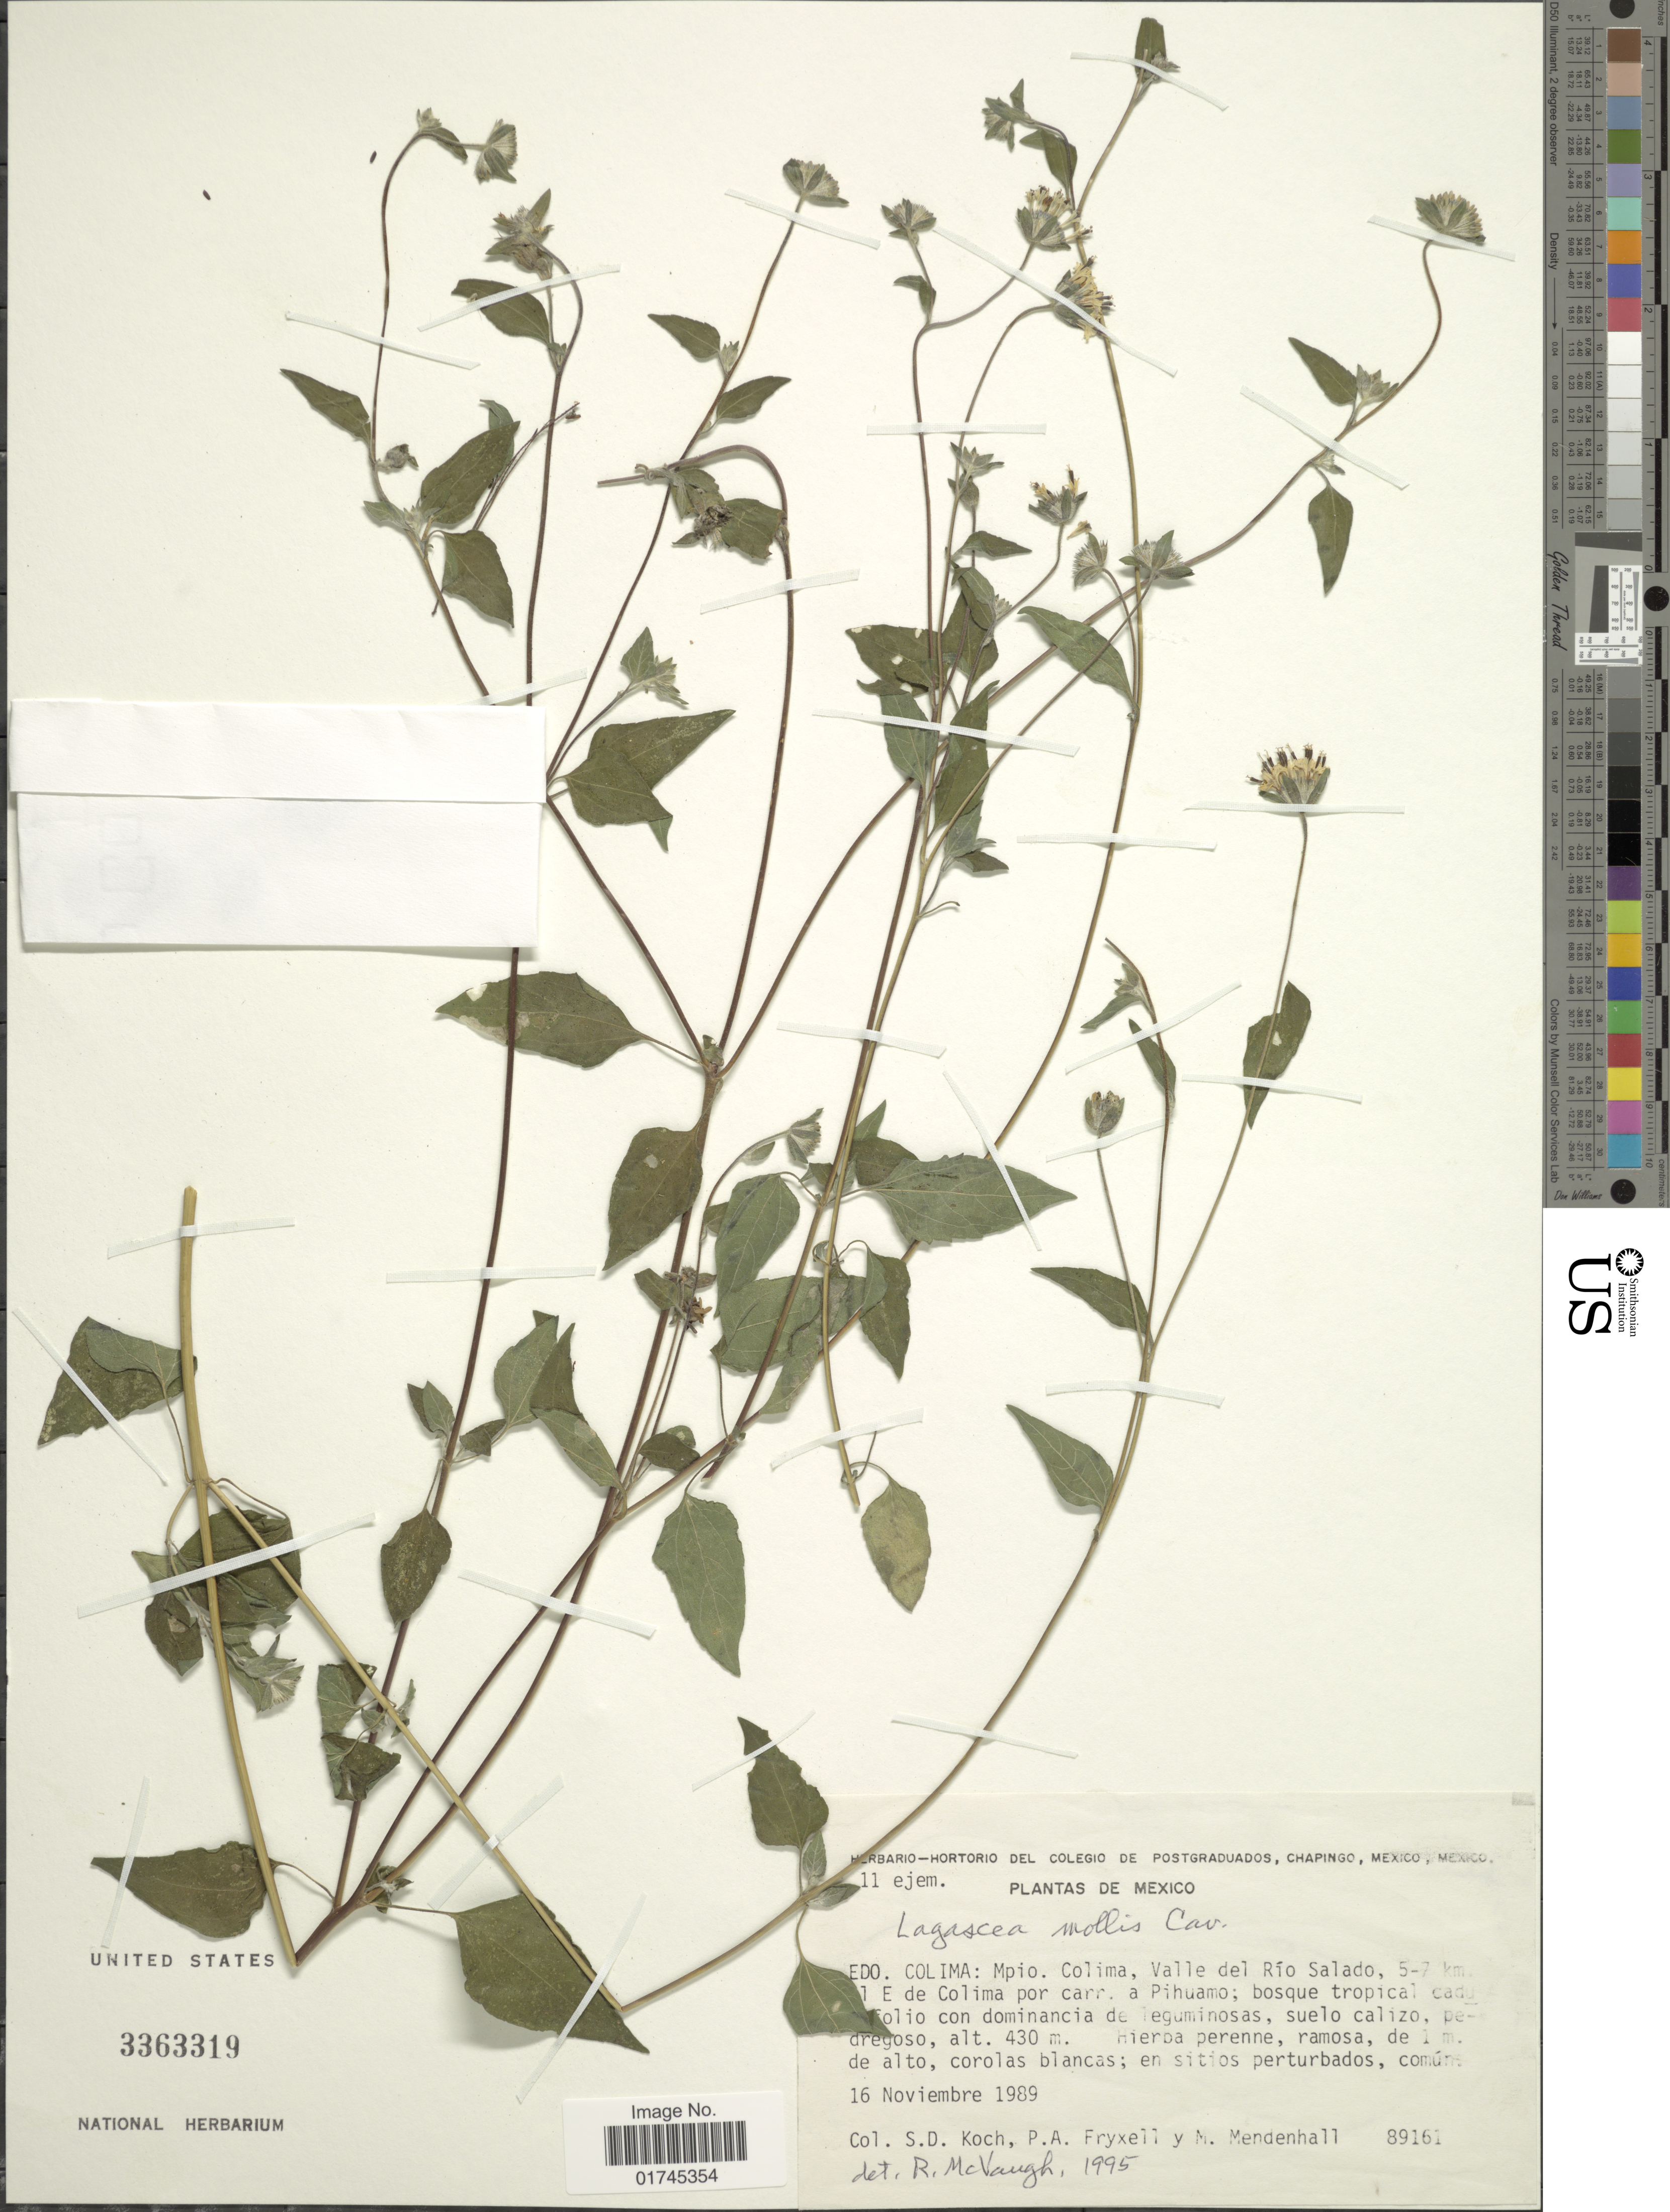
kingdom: Plantae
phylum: Tracheophyta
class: Magnoliopsida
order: Asterales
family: Asteraceae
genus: Lagascea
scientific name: Lagascea mollis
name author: Cav.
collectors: S. D. Koch, P. A. Fryxell & M. Mendenhall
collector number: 89161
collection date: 1989-11-16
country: Mexico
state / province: Colima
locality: Mpio. Colima, Valle del Rio Salado, 5-7 km al [unsure placement] E de Colima por carr. a Pihuamo.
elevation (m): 430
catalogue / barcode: US 3363319